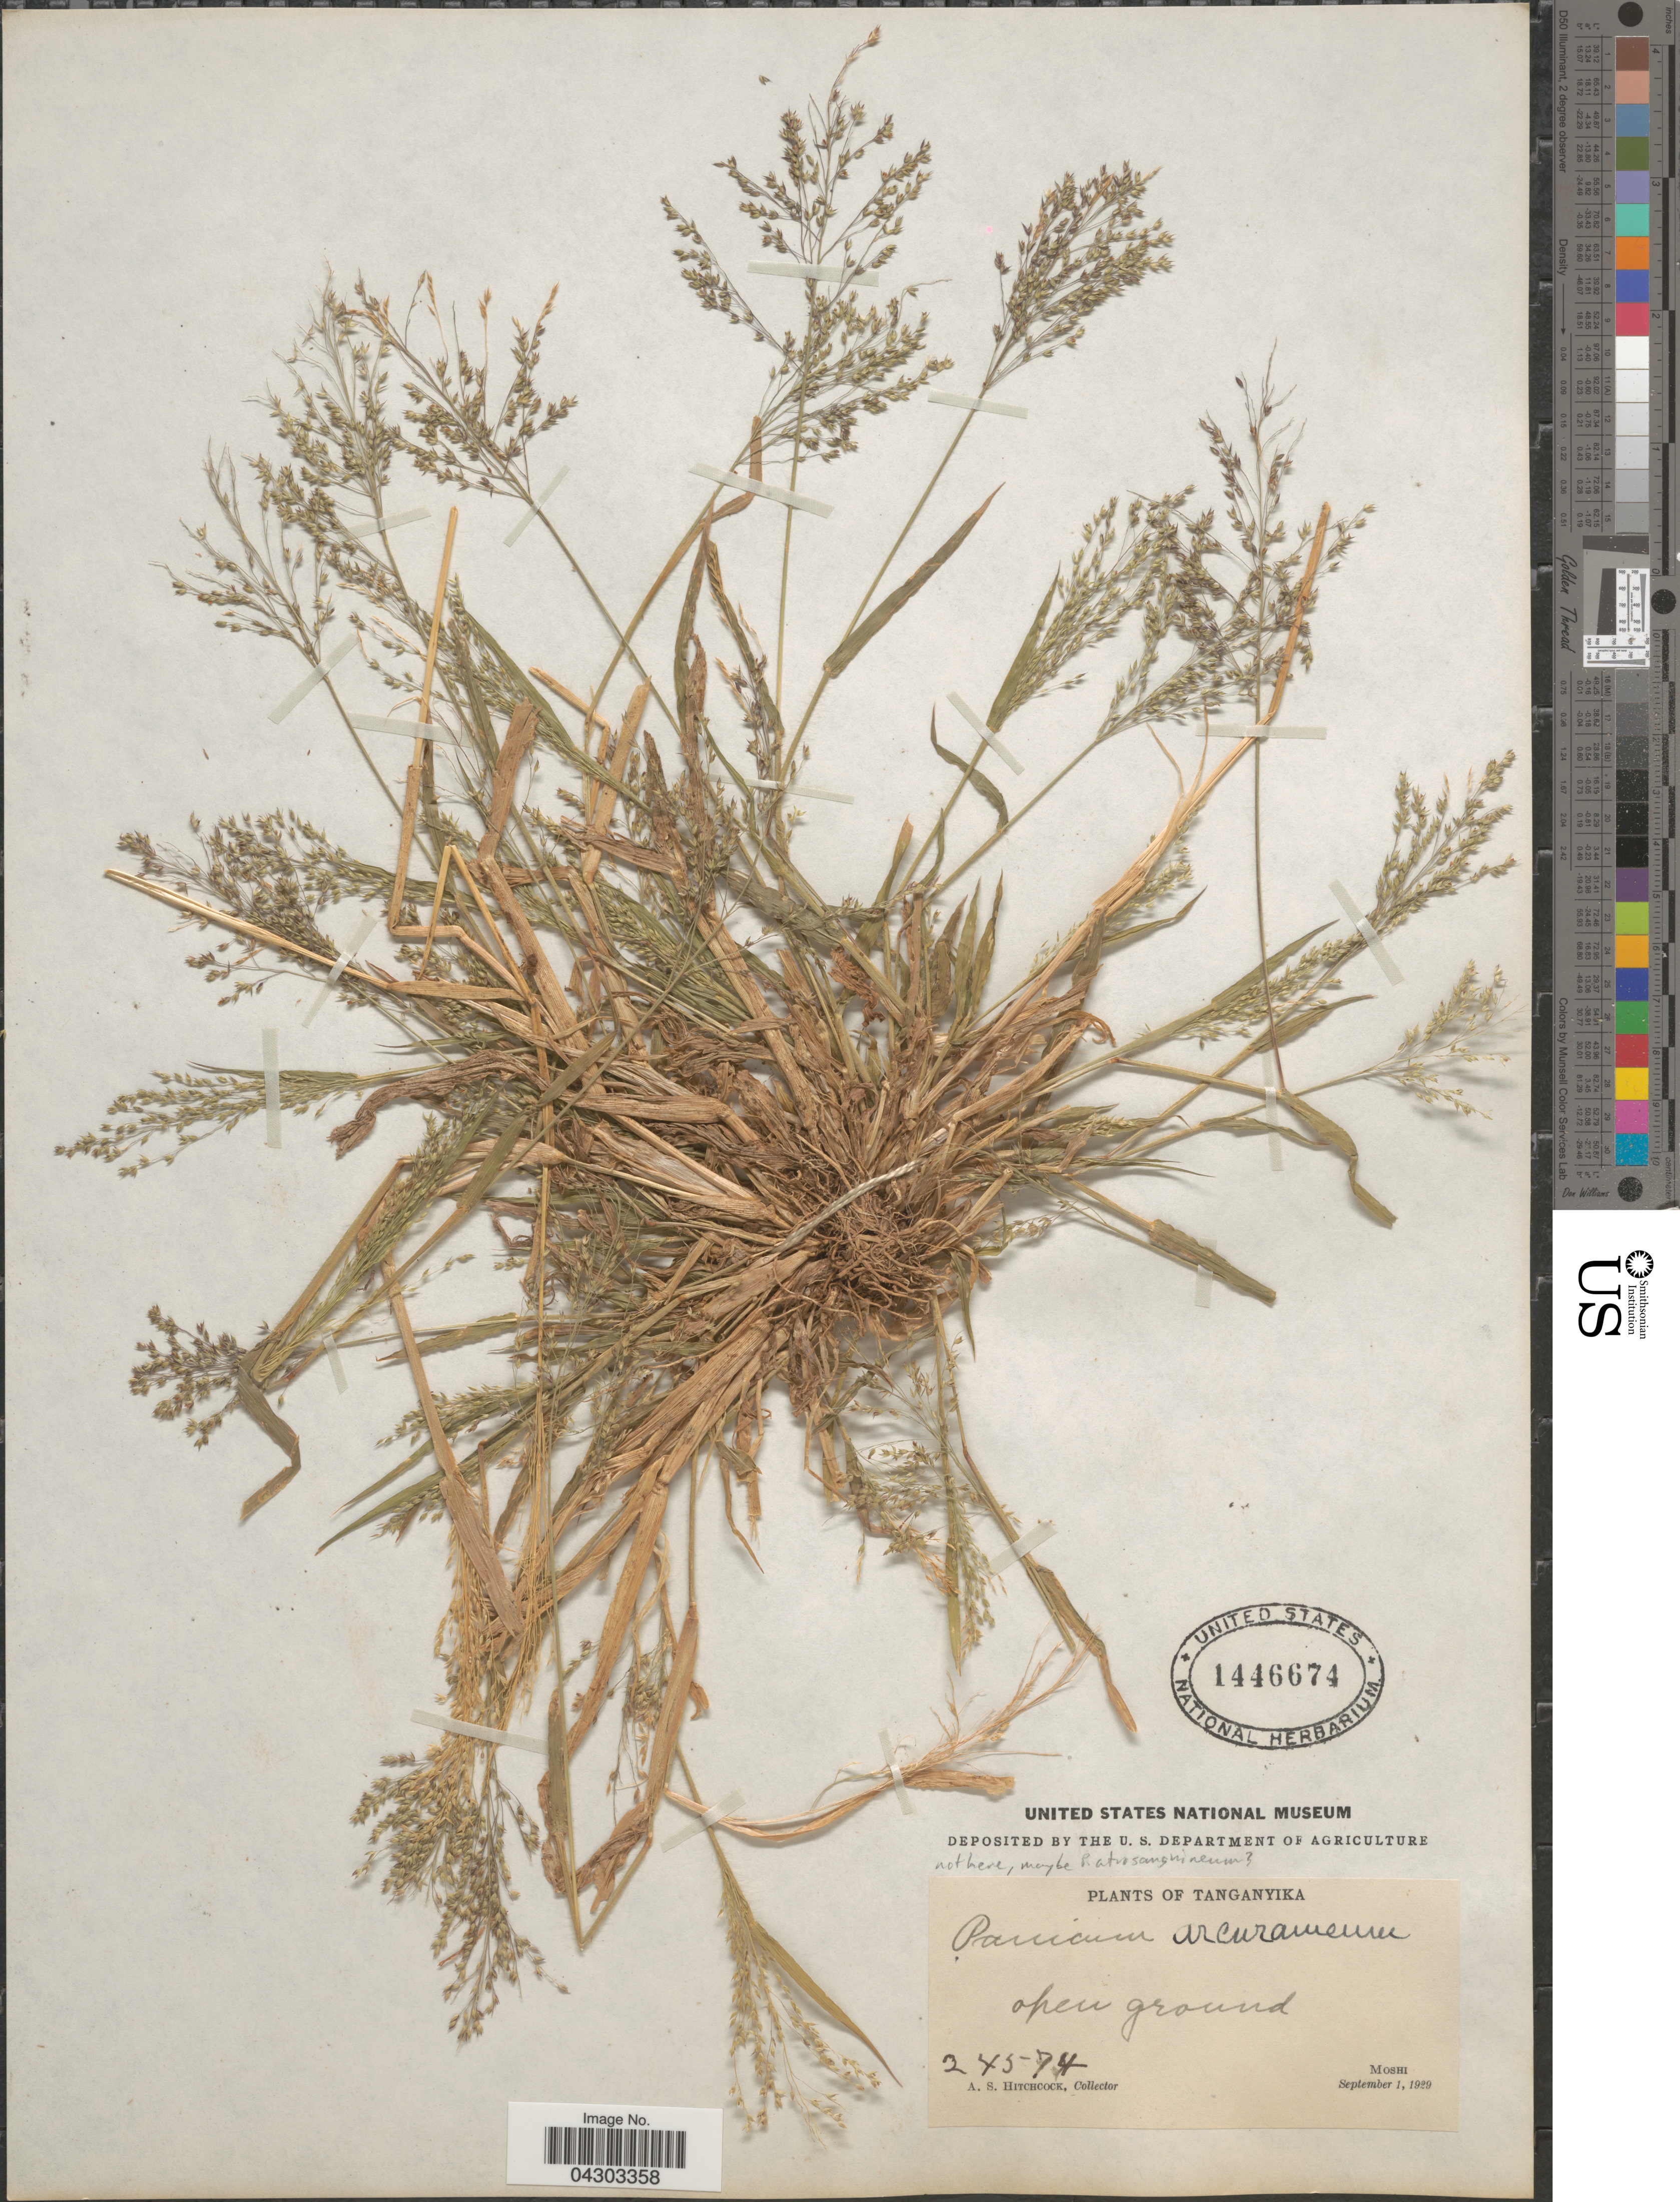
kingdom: Plantae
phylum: Tracheophyta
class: Liliopsida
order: Poales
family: Poaceae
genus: Panicum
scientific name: Panicum arcurameum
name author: Stapf in Prain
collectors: A. S. Hitchcock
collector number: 24574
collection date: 1929-09-01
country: Tanzania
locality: Tanganyika. Open ground. Moshi.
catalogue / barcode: US 1446674